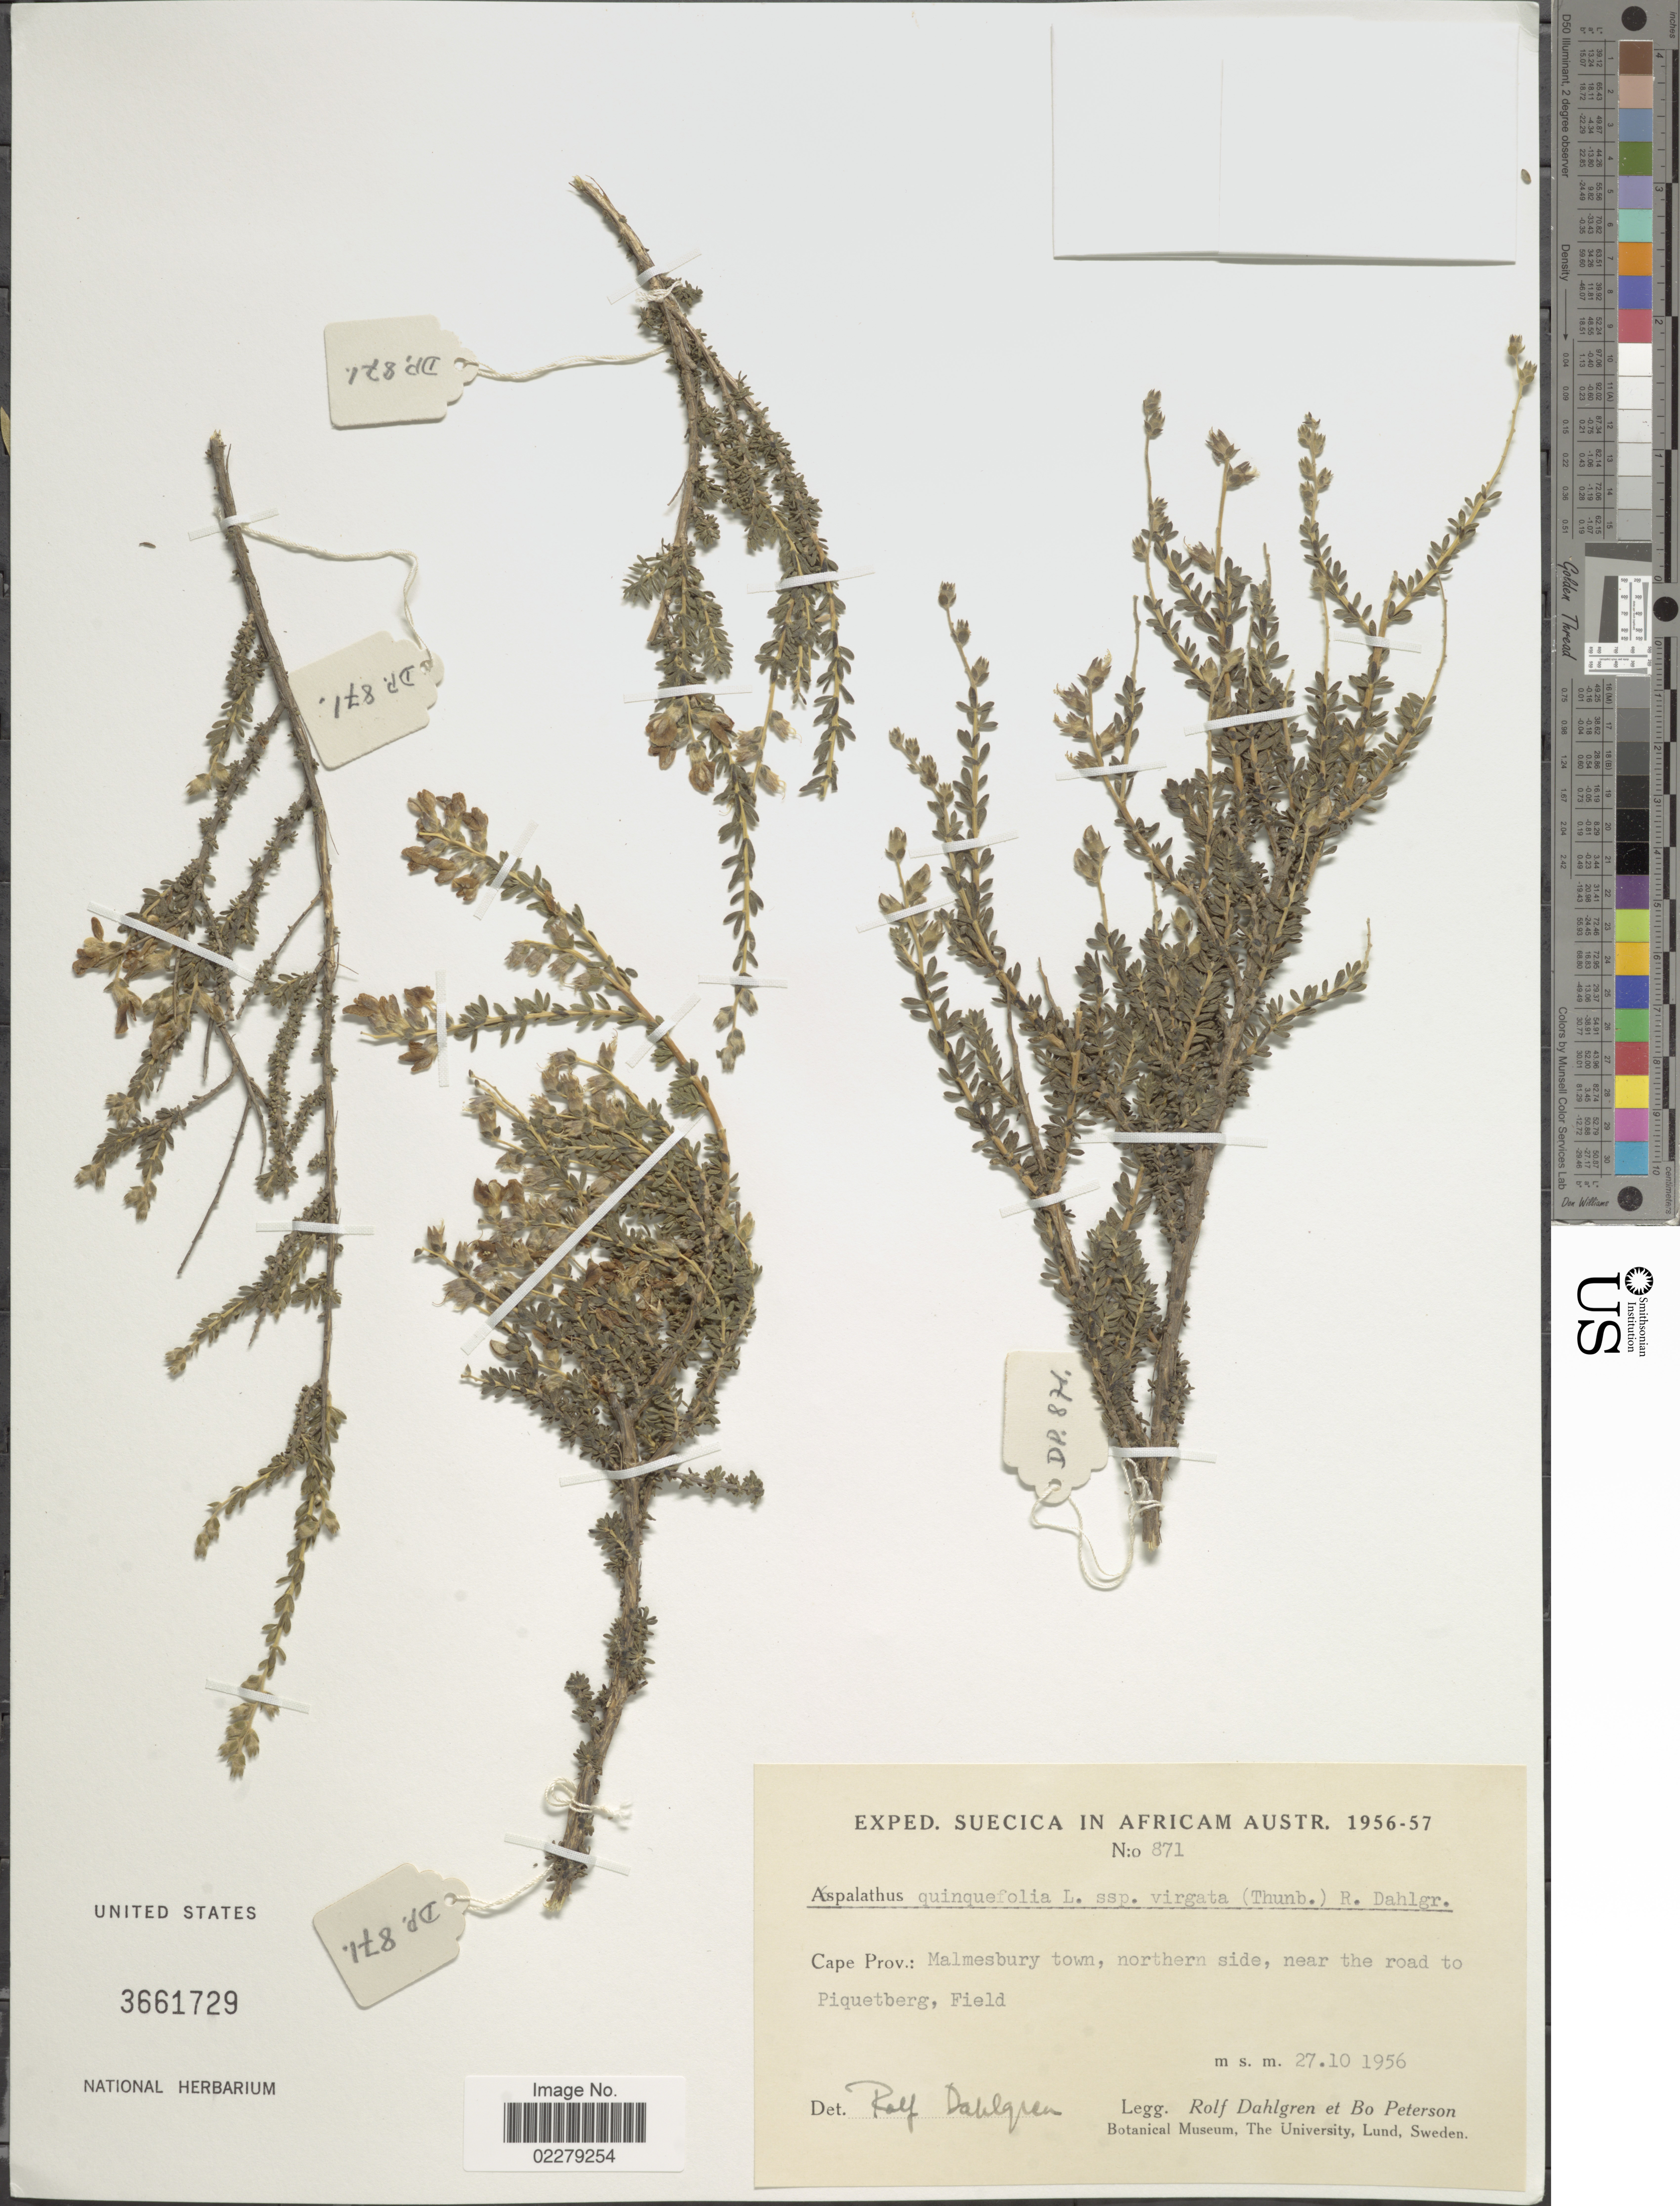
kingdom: Plantae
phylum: Tracheophyta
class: Magnoliopsida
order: Fabales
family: Fabaceae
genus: Aspalathus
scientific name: Aspalathus quinquefolia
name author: L.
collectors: R. Dahlgren & B. H. Peterson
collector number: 871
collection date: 1956-10-27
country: South Africa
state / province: Western Cape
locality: Malmesbury town, northern side, near road to Piquetberg, Field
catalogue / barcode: US 3661729